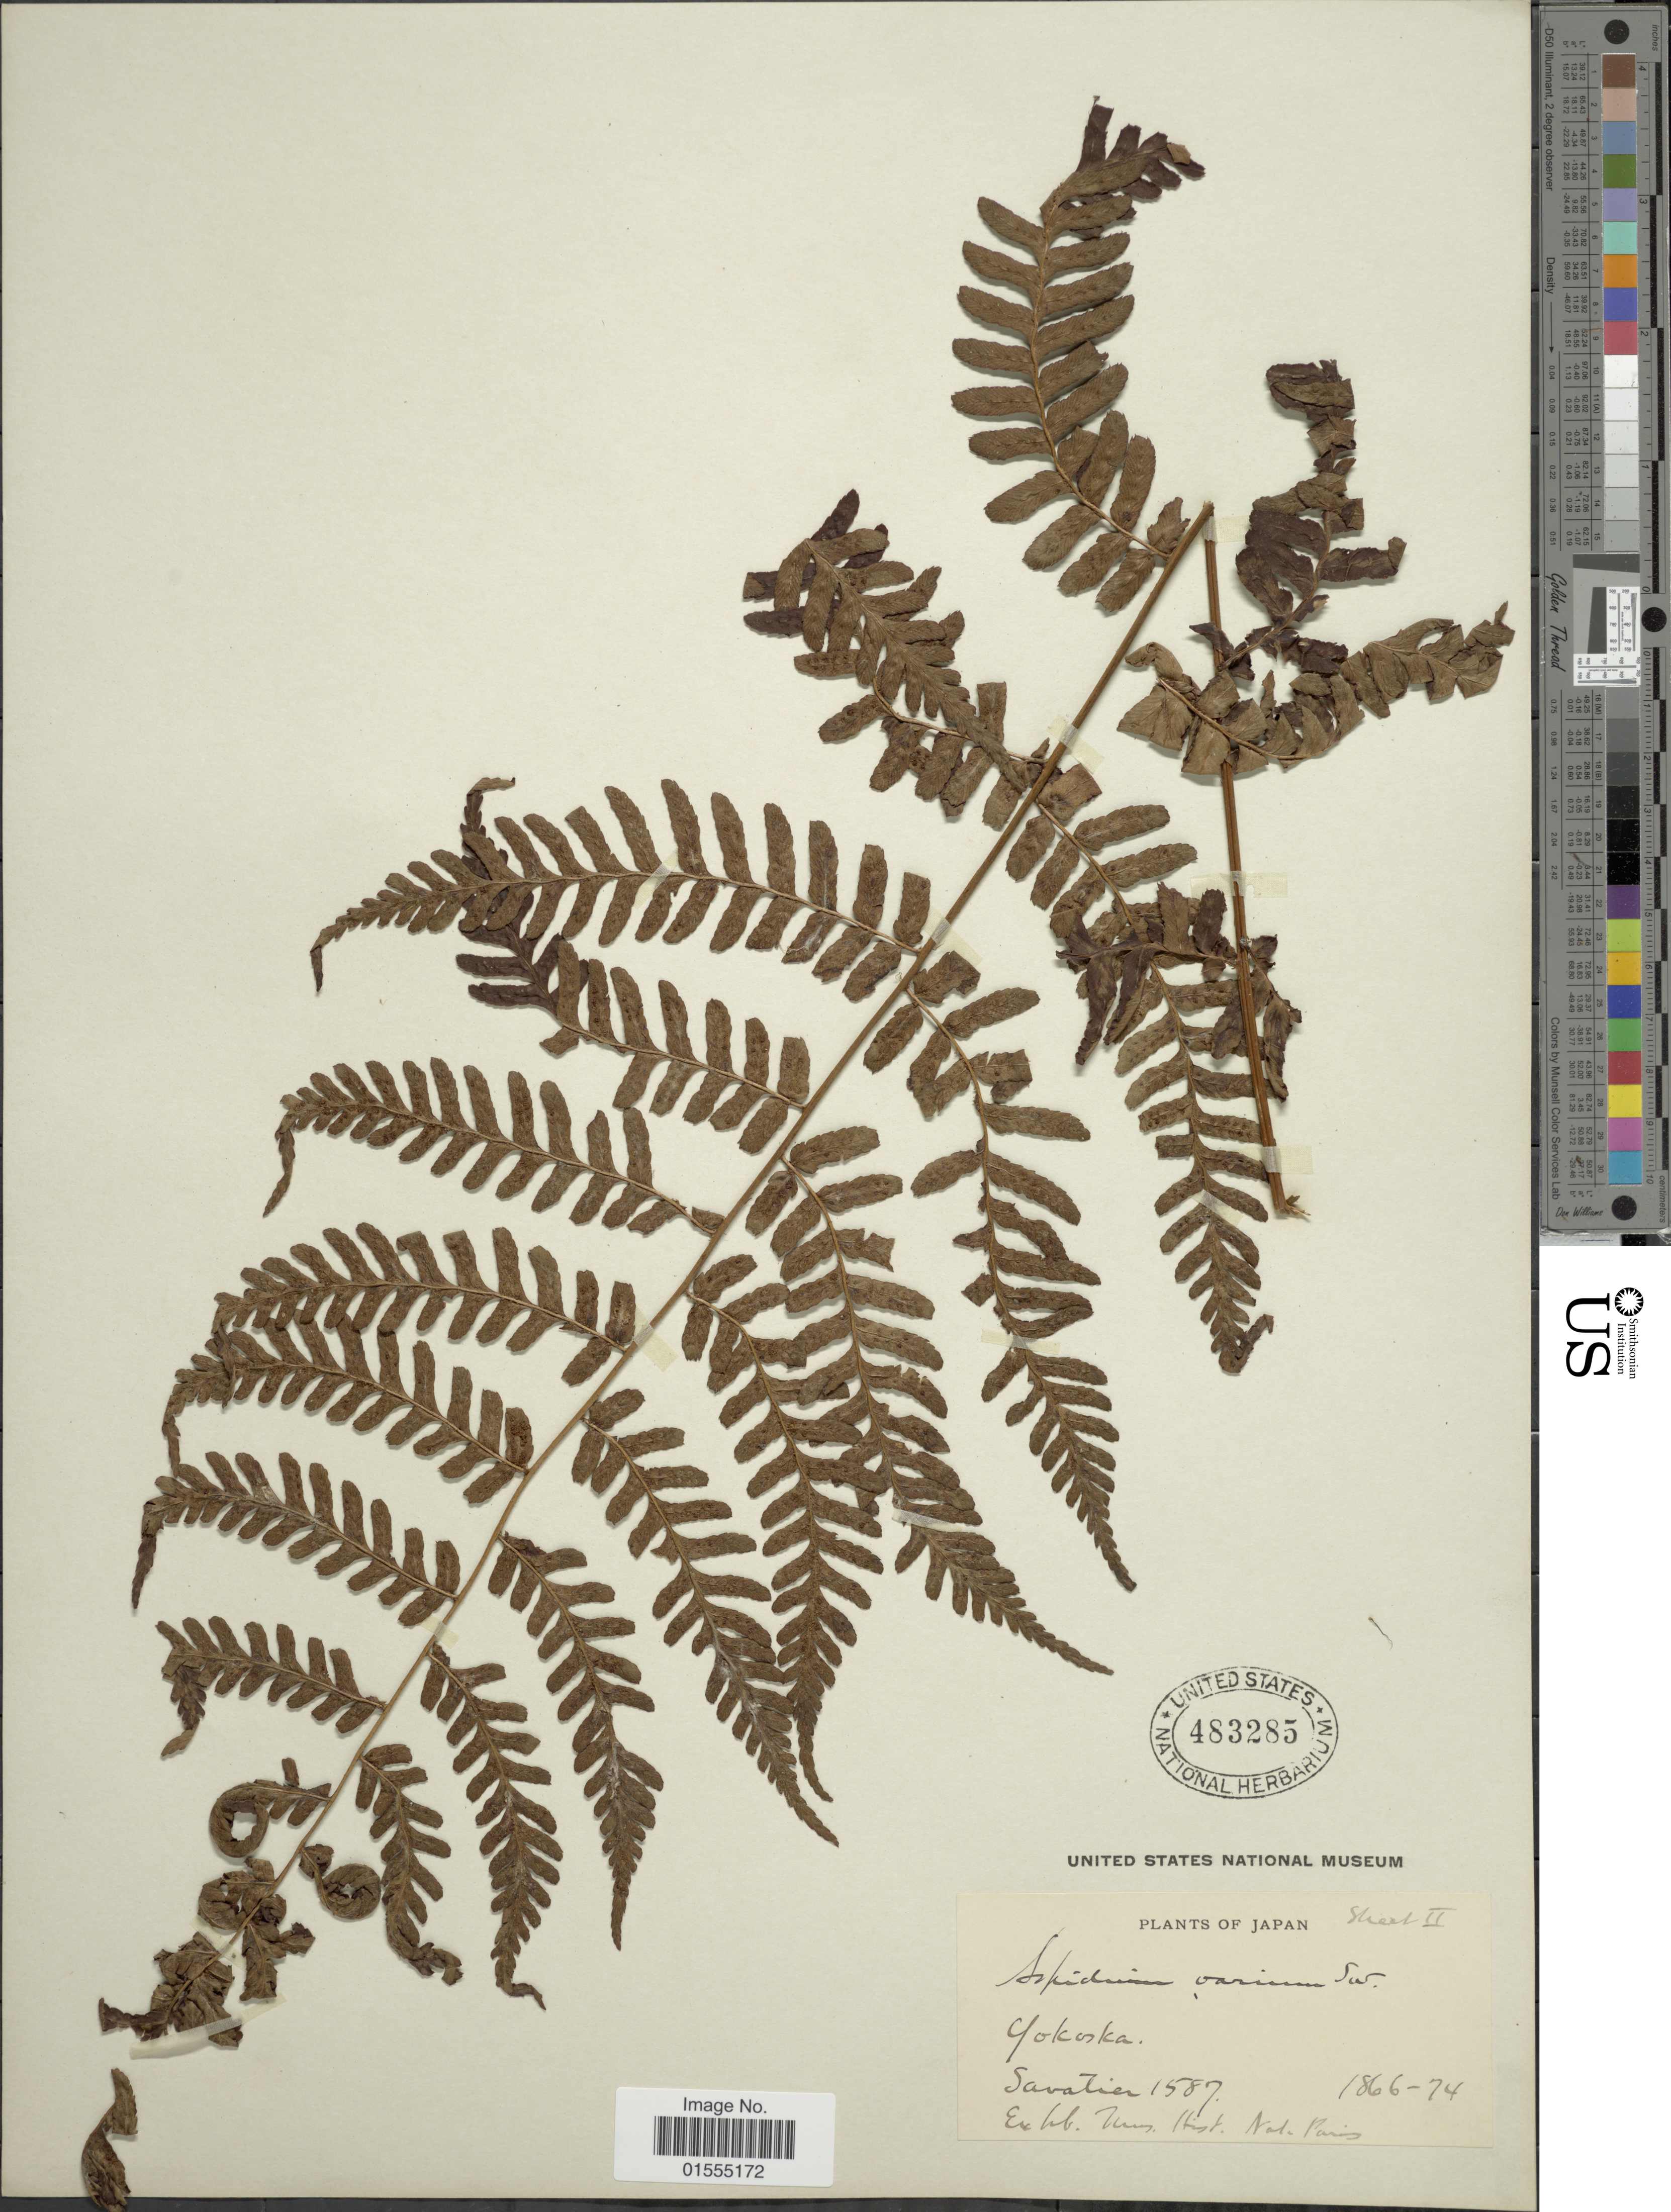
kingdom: Plantae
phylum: Tracheophyta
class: Polypodiopsida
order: Polypodiales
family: Dryopteridaceae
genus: Dryopteris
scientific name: Dryopteris varia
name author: (L.) Kuntze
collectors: Savatier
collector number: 1587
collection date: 1866/1874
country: Japan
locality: Yokoska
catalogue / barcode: US 483285